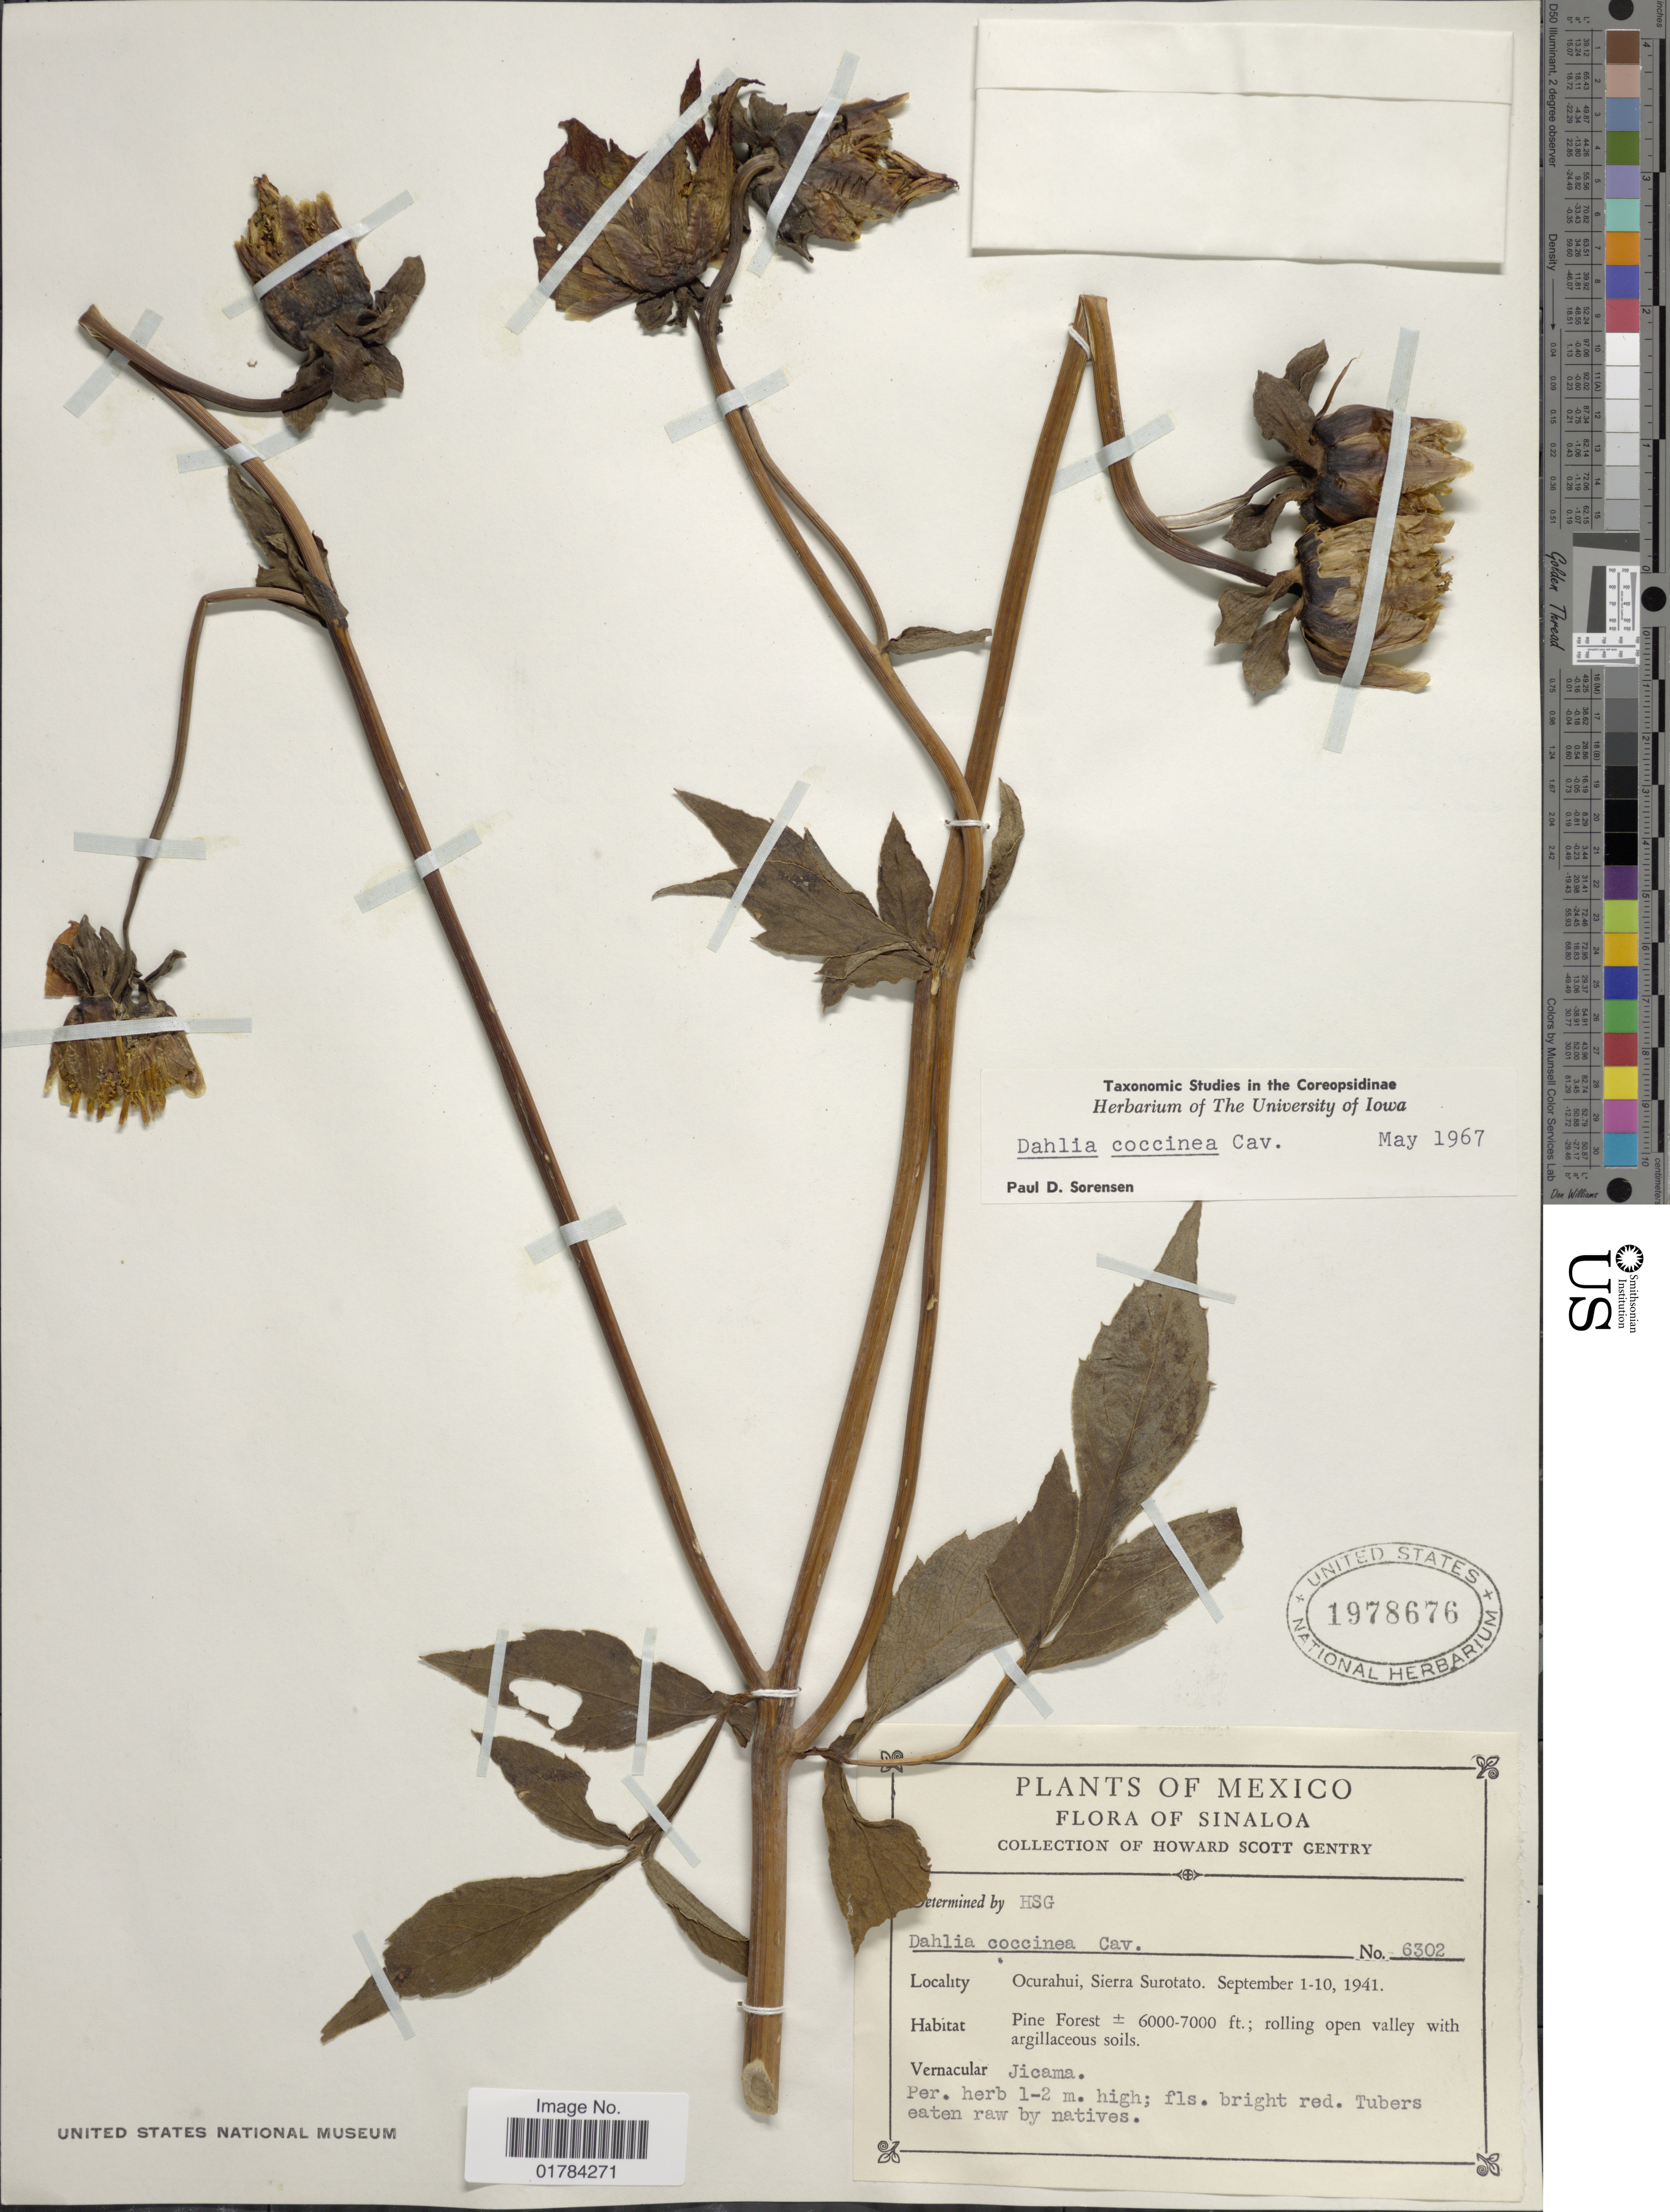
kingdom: Plantae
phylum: Tracheophyta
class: Magnoliopsida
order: Asterales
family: Asteraceae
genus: Dahlia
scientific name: Dahlia coccinea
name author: Cav.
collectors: H. S. Gentry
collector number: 6302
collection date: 1941-09-01/1941-09-10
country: Mexico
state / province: Sinaloa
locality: Ocurahui, Sierra Surotato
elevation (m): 1829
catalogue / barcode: US 1978676